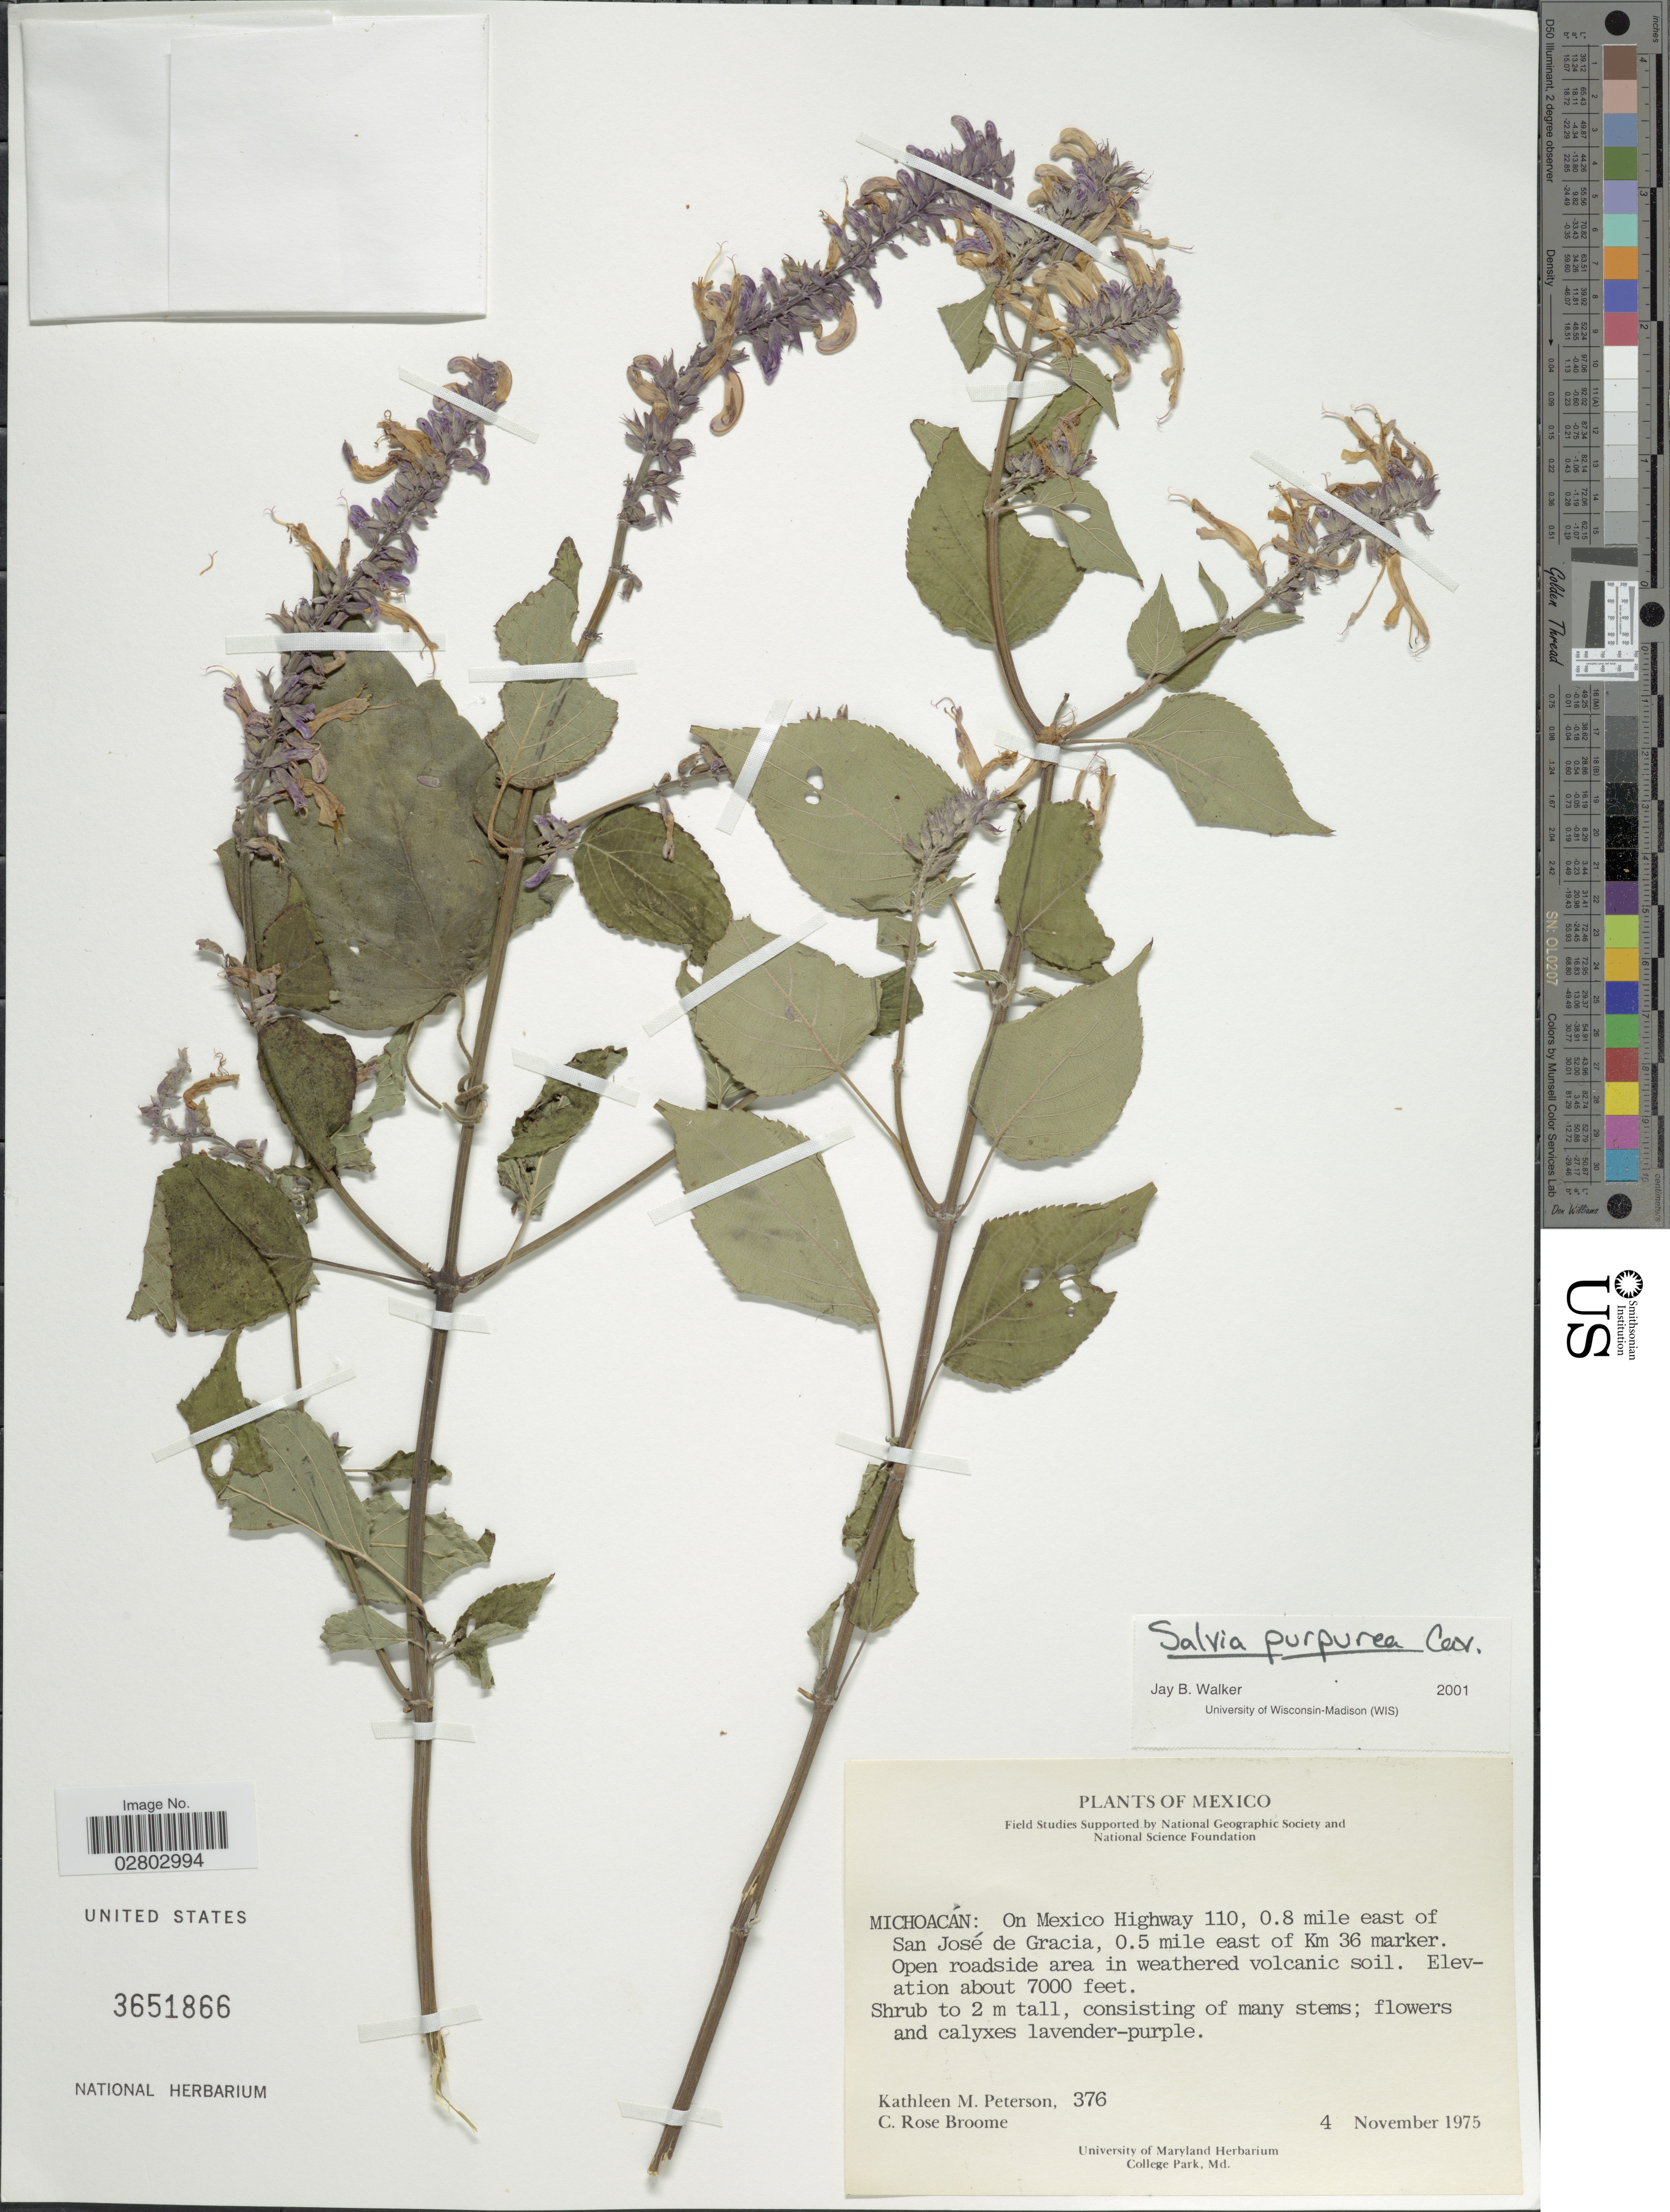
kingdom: Plantae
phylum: Tracheophyta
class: Magnoliopsida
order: Lamiales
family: Lamiaceae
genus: Salvia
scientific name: Salvia purpurea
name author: Cav.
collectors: K. Peterson & C. R. Broome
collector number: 376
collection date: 1975-11-04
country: Mexico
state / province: Michoacán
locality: Michoacan: On Mexico Highway 110, 0.8 mile east of San José de Gracia, 0.5 mile east of Km 36 marker, Open roadside area in weathered volcanic soil.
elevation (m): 2134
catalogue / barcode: US 3651866